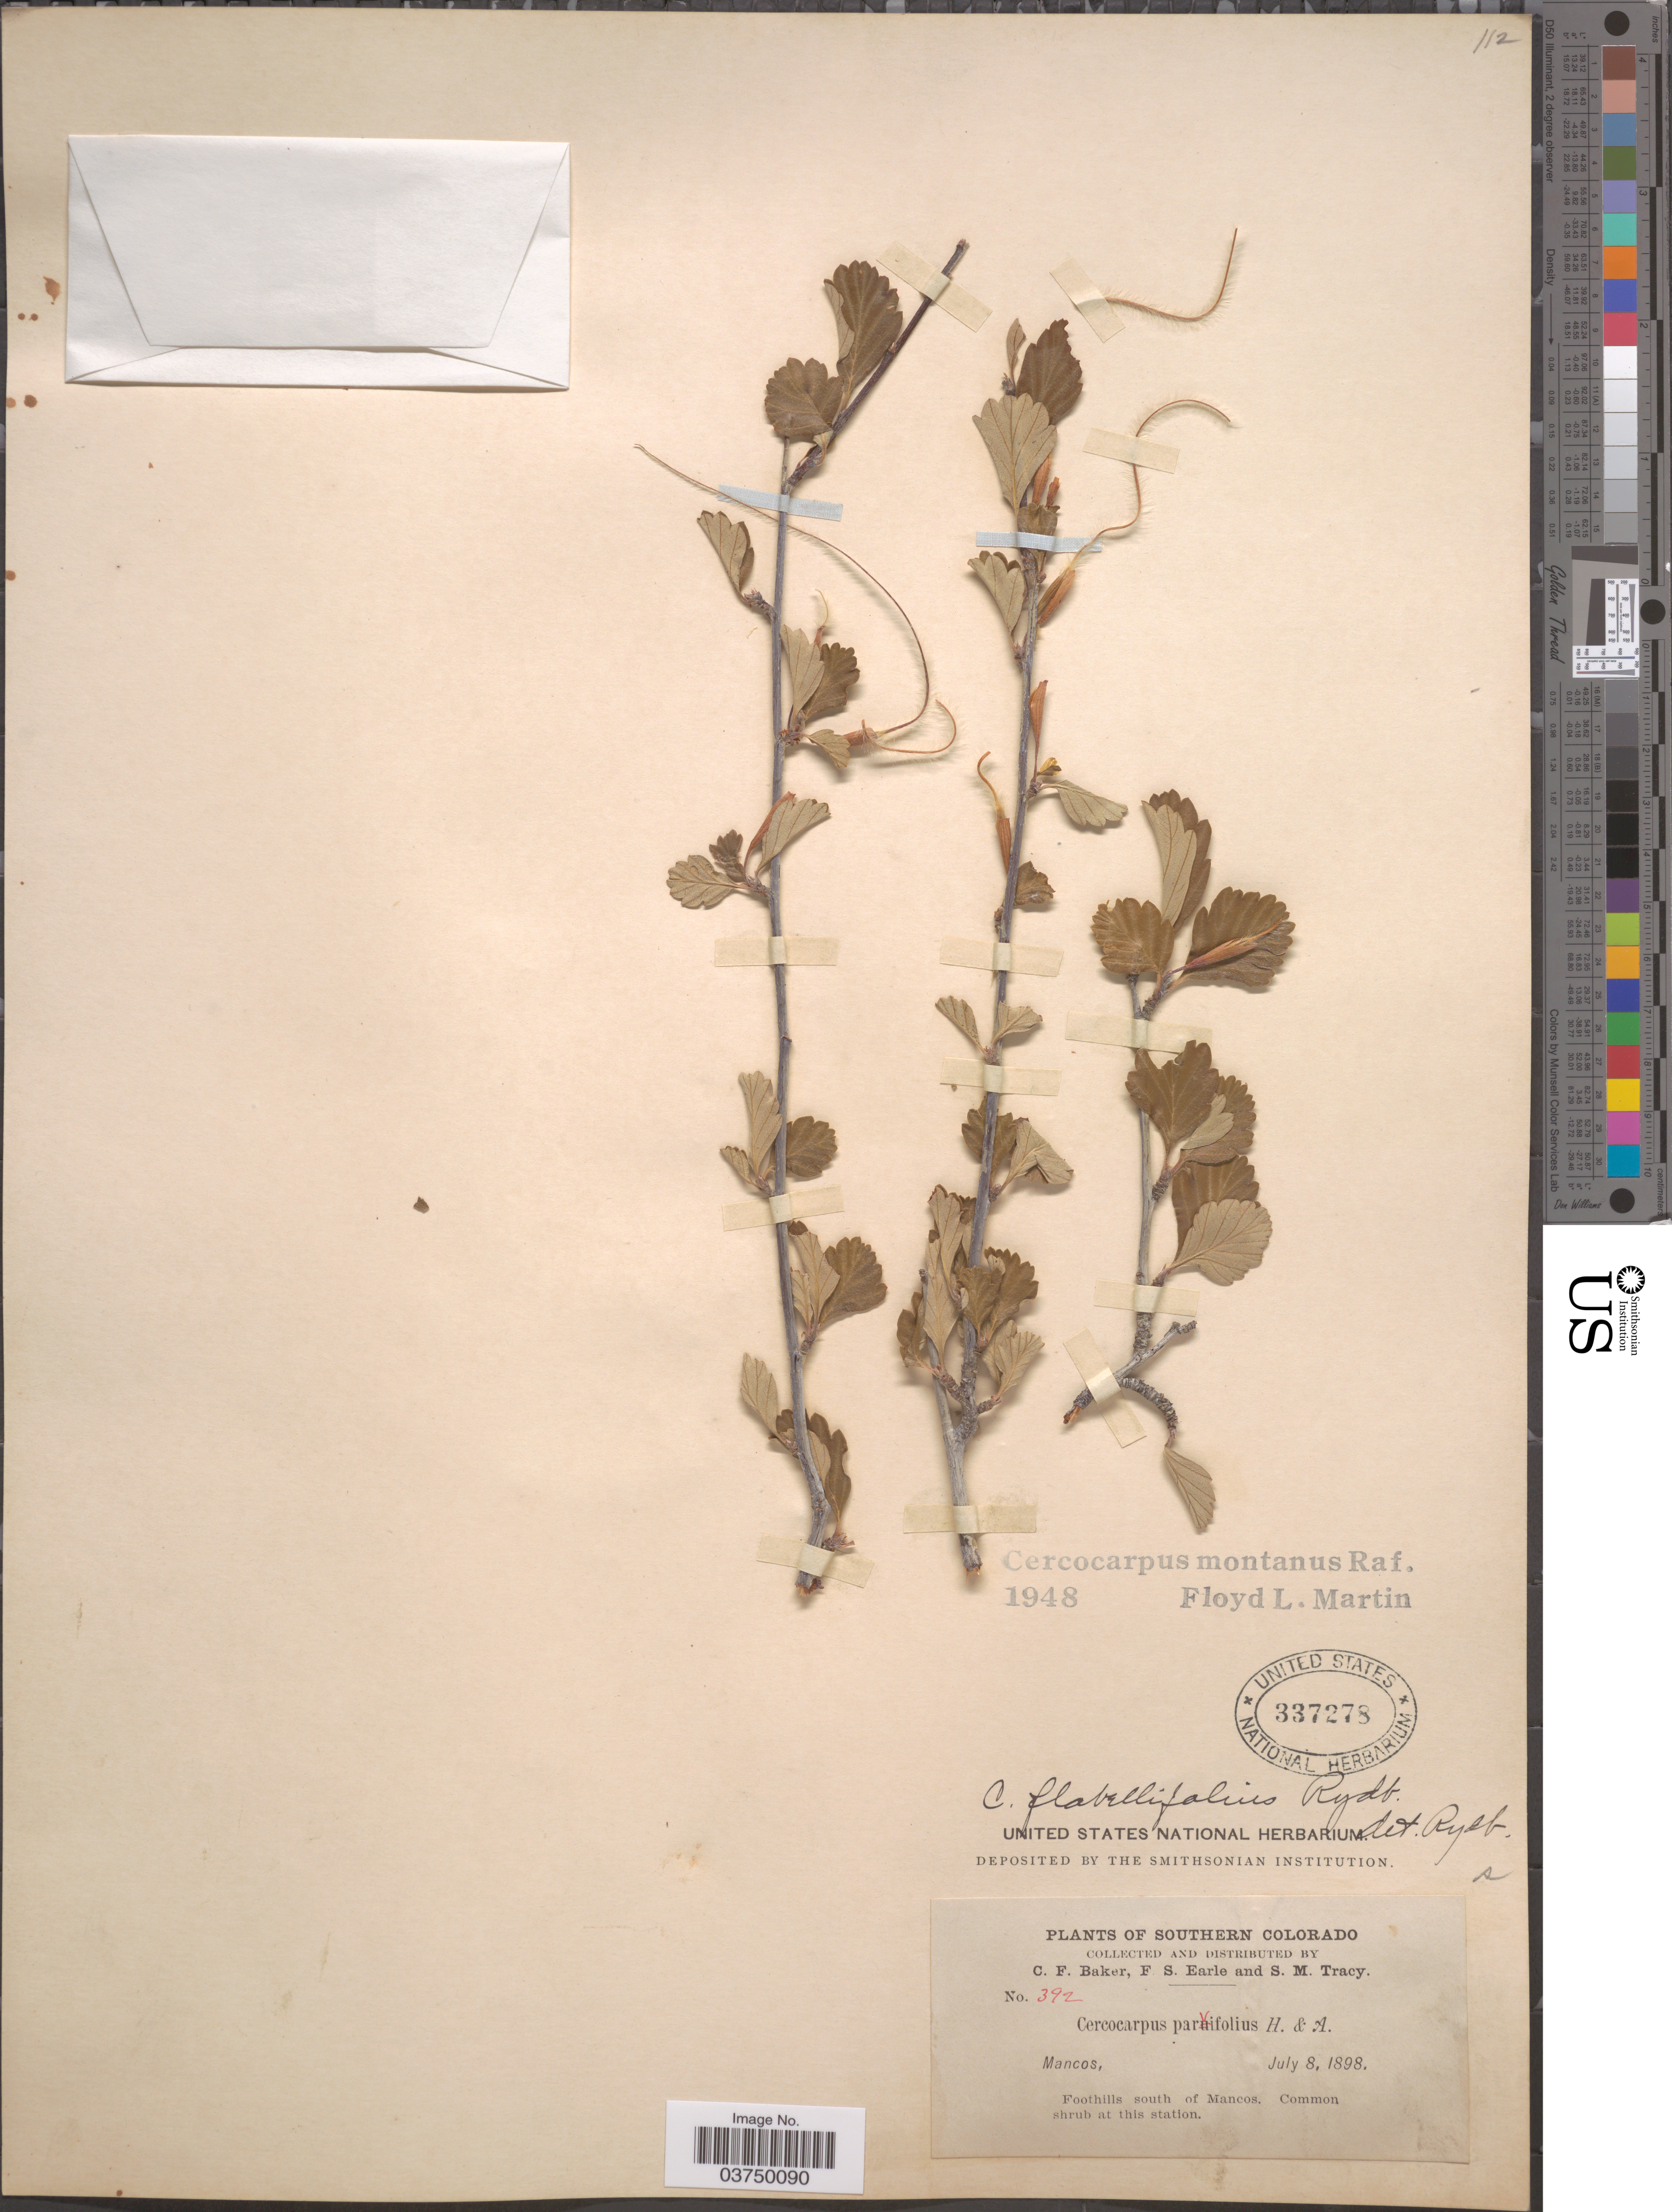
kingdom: Plantae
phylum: Tracheophyta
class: Magnoliopsida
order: Rosales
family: Rosaceae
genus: Cercocarpus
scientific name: Cercocarpus montanus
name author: Raf.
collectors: C. F. Baker, F. S. Earle & S. M. Tracy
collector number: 392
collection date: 1898-07-08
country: United States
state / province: Colorado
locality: Southern Colorado. Mancos, Foothills south of Mancos.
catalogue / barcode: US 337278